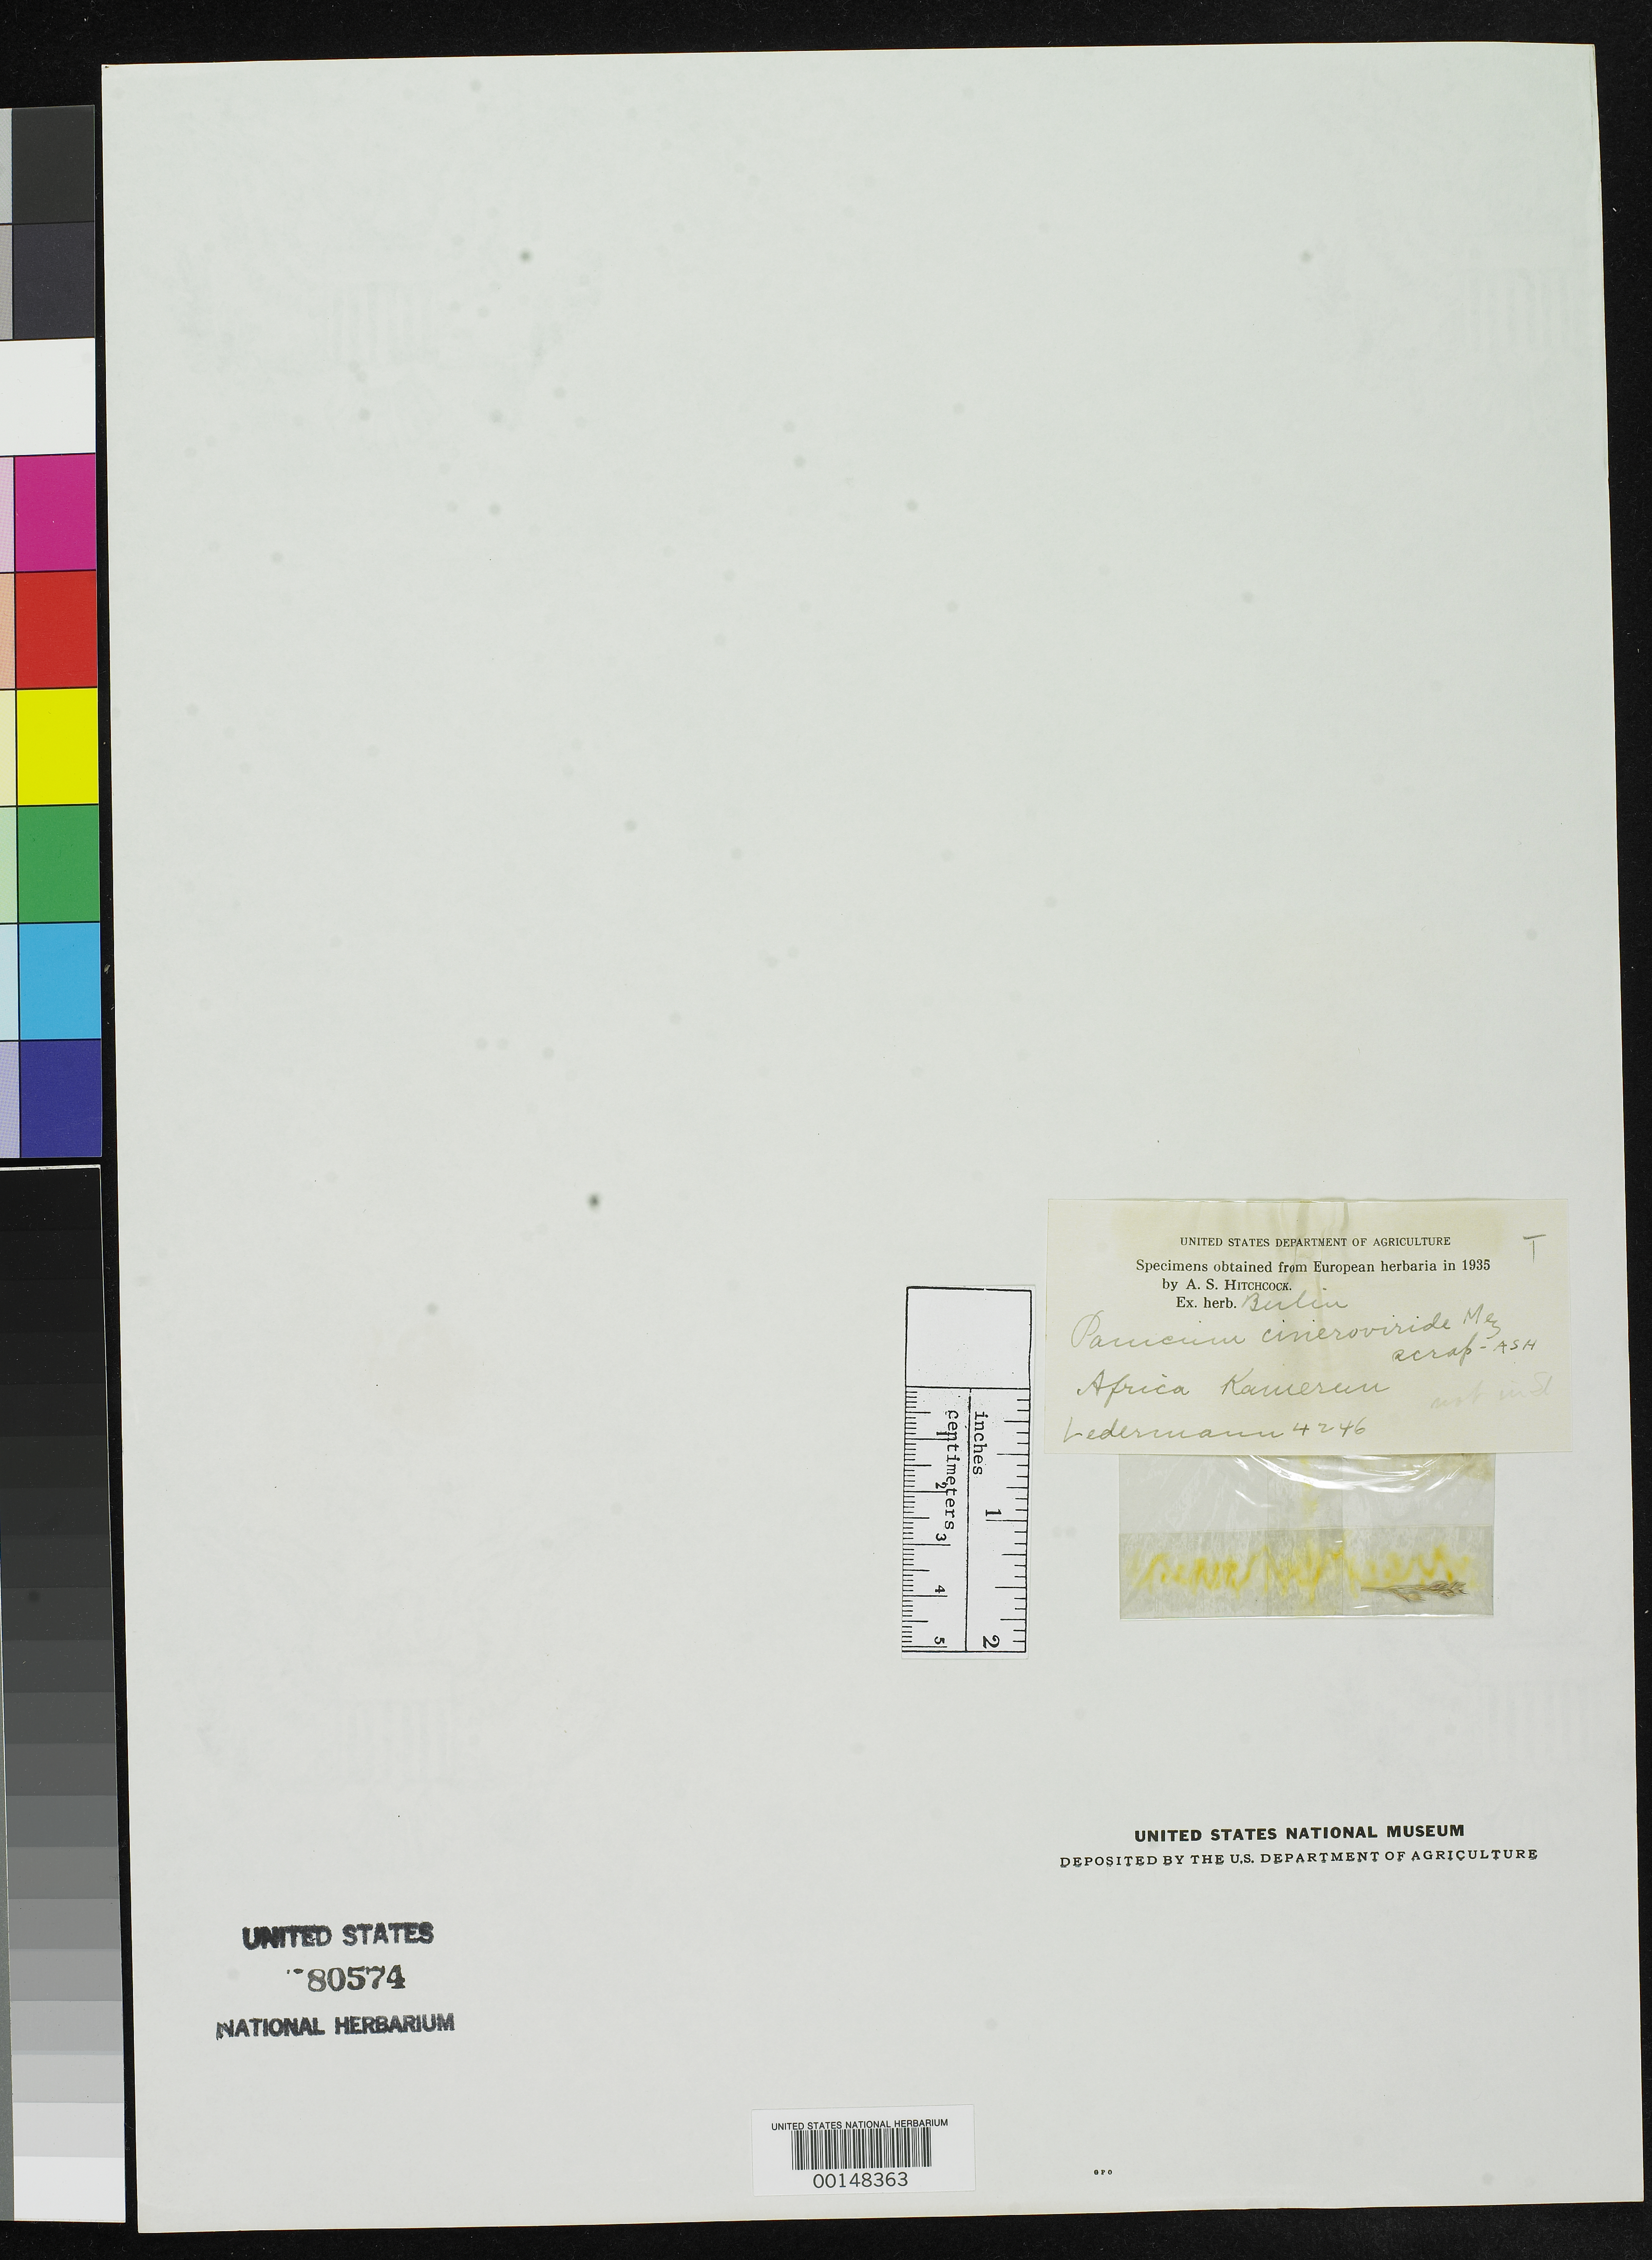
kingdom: Plantae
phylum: Tracheophyta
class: Liliopsida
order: Poales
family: Poaceae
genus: Panicum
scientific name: Panicum cinereo-viride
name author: Mez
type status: Type Fragment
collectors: C. Ledermann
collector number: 4246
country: Cameroon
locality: Adamaua.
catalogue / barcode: US 80574